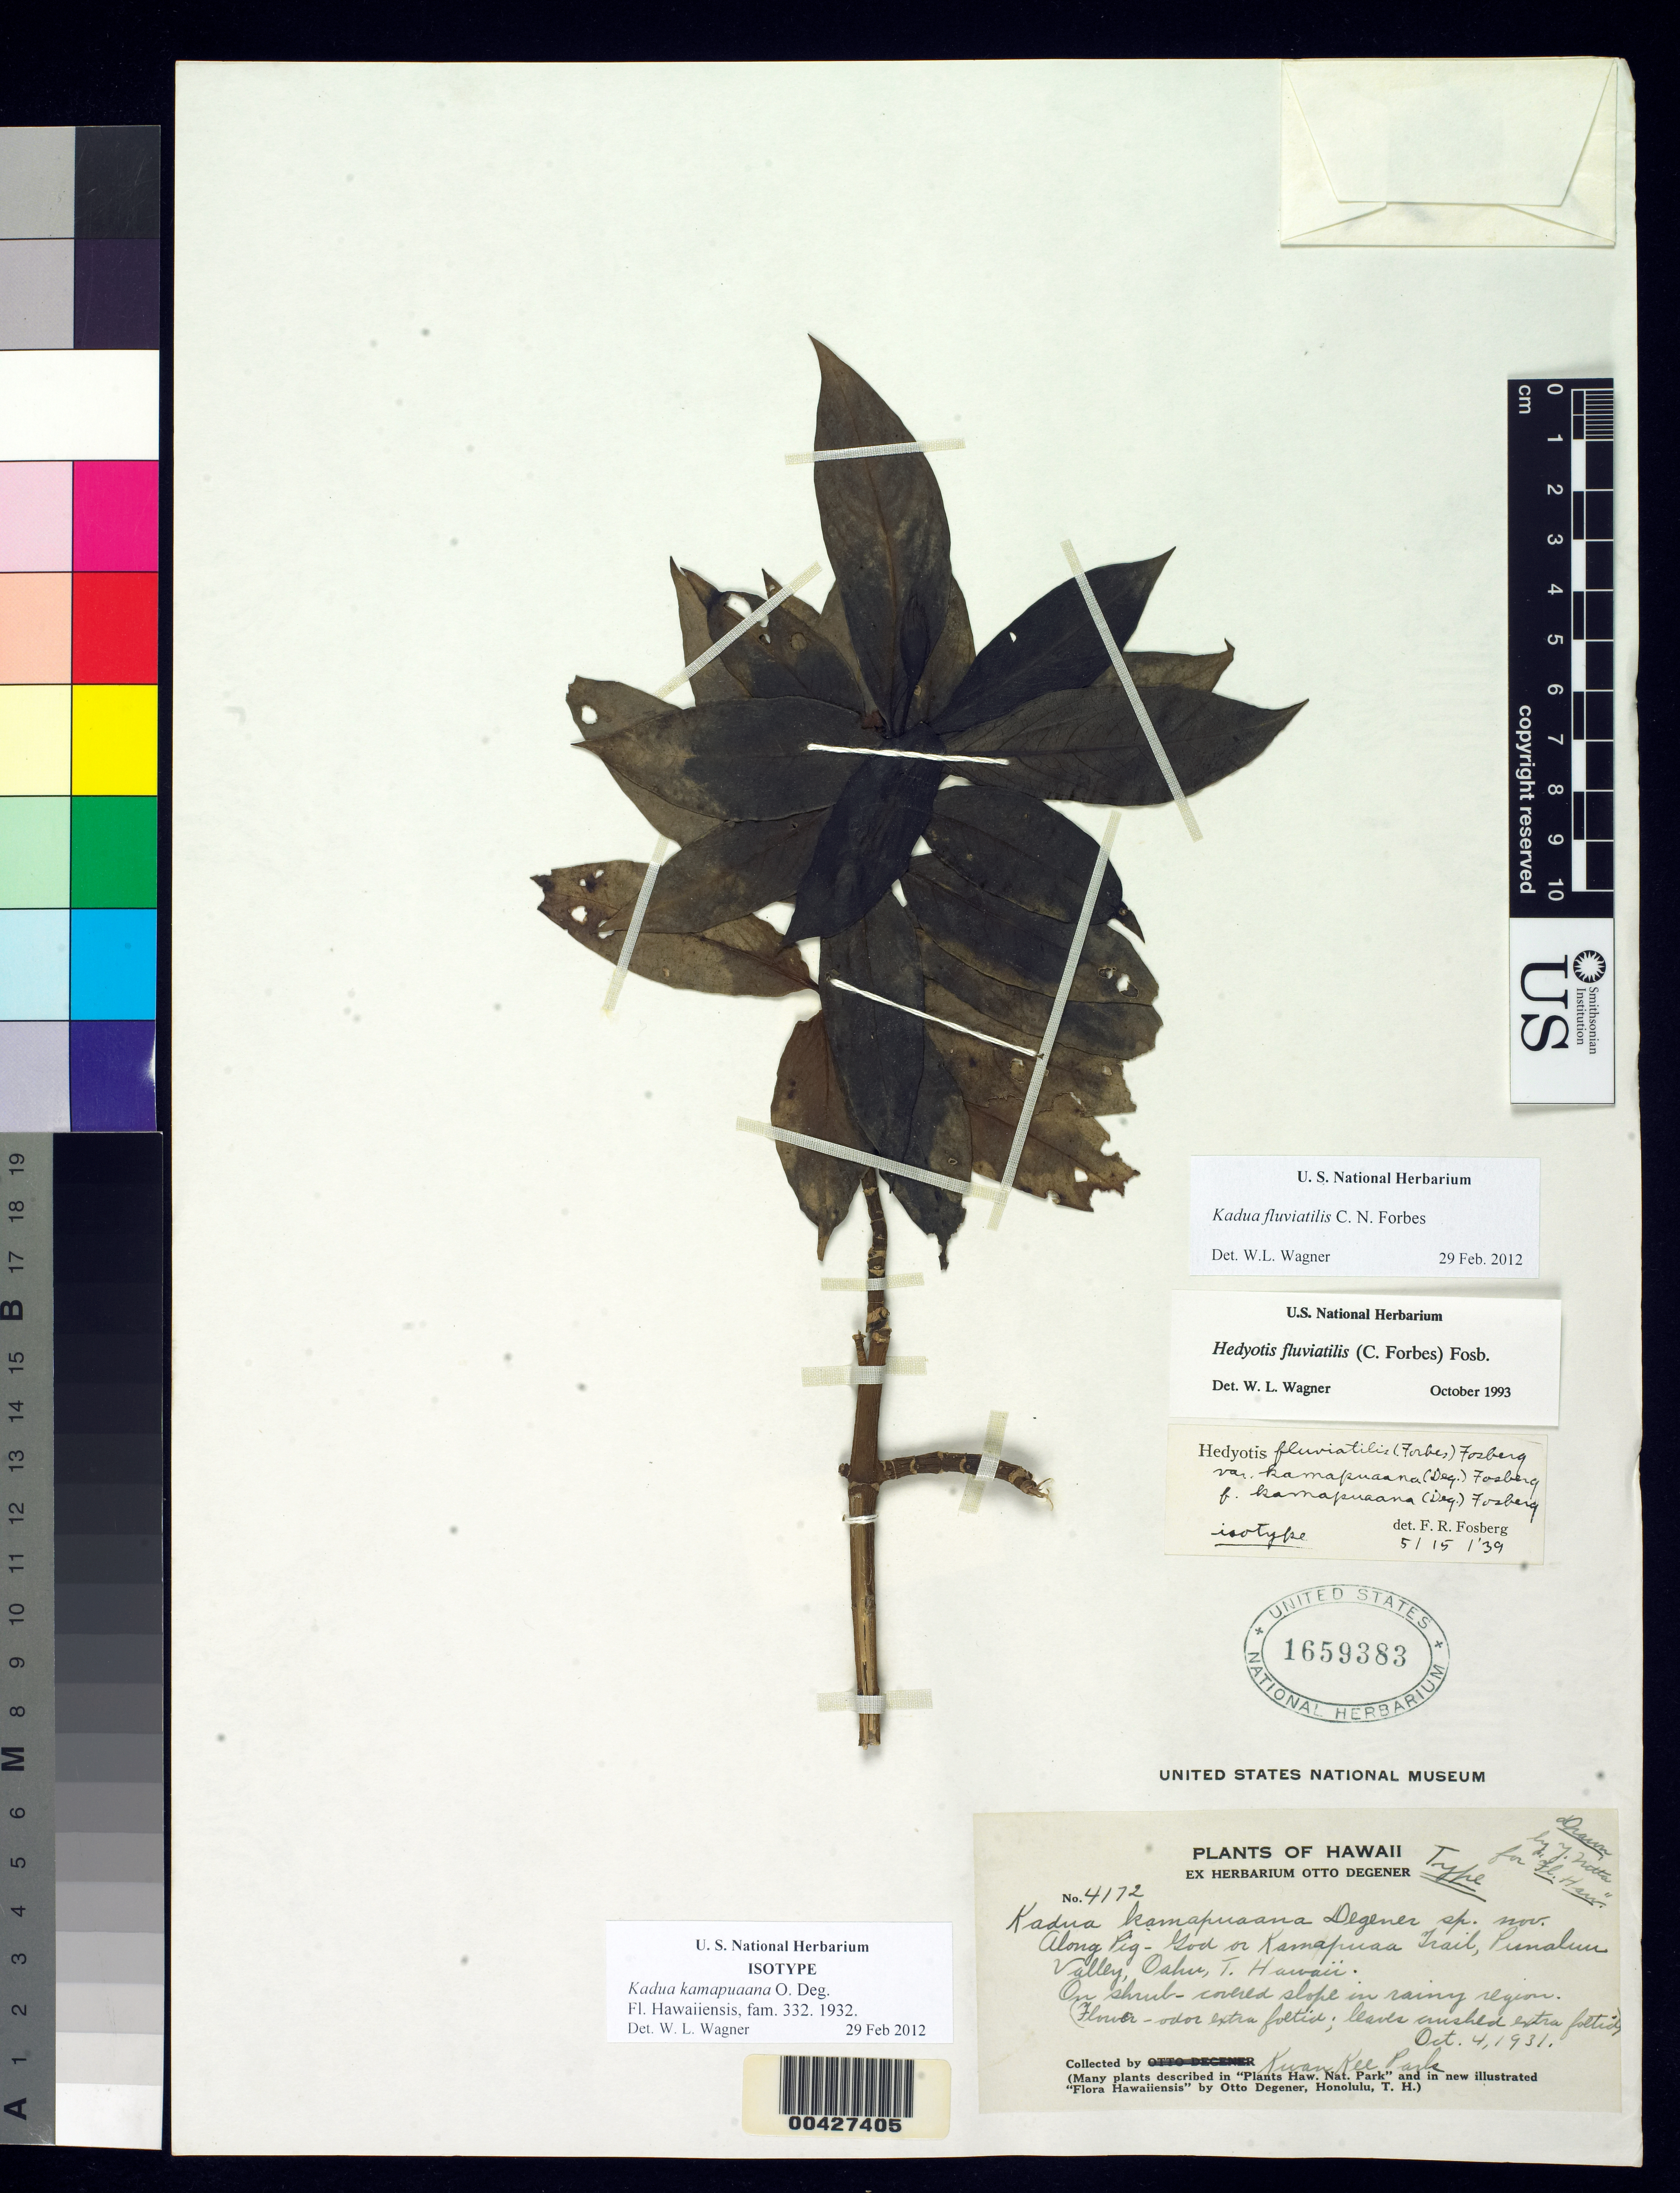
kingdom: Plantae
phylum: Tracheophyta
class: Magnoliopsida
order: Gentianales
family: Rubiaceae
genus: Kadua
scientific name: Kadua kamapuaana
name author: O. Deg.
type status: Isotype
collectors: K. Park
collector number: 4172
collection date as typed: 4 Oct 1931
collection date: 1931-10-04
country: United States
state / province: Hawaii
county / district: Honolulu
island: Oahu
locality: Along Pig-God or Kamapuaa Trail, Punaluu Valley.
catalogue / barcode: US 1659383